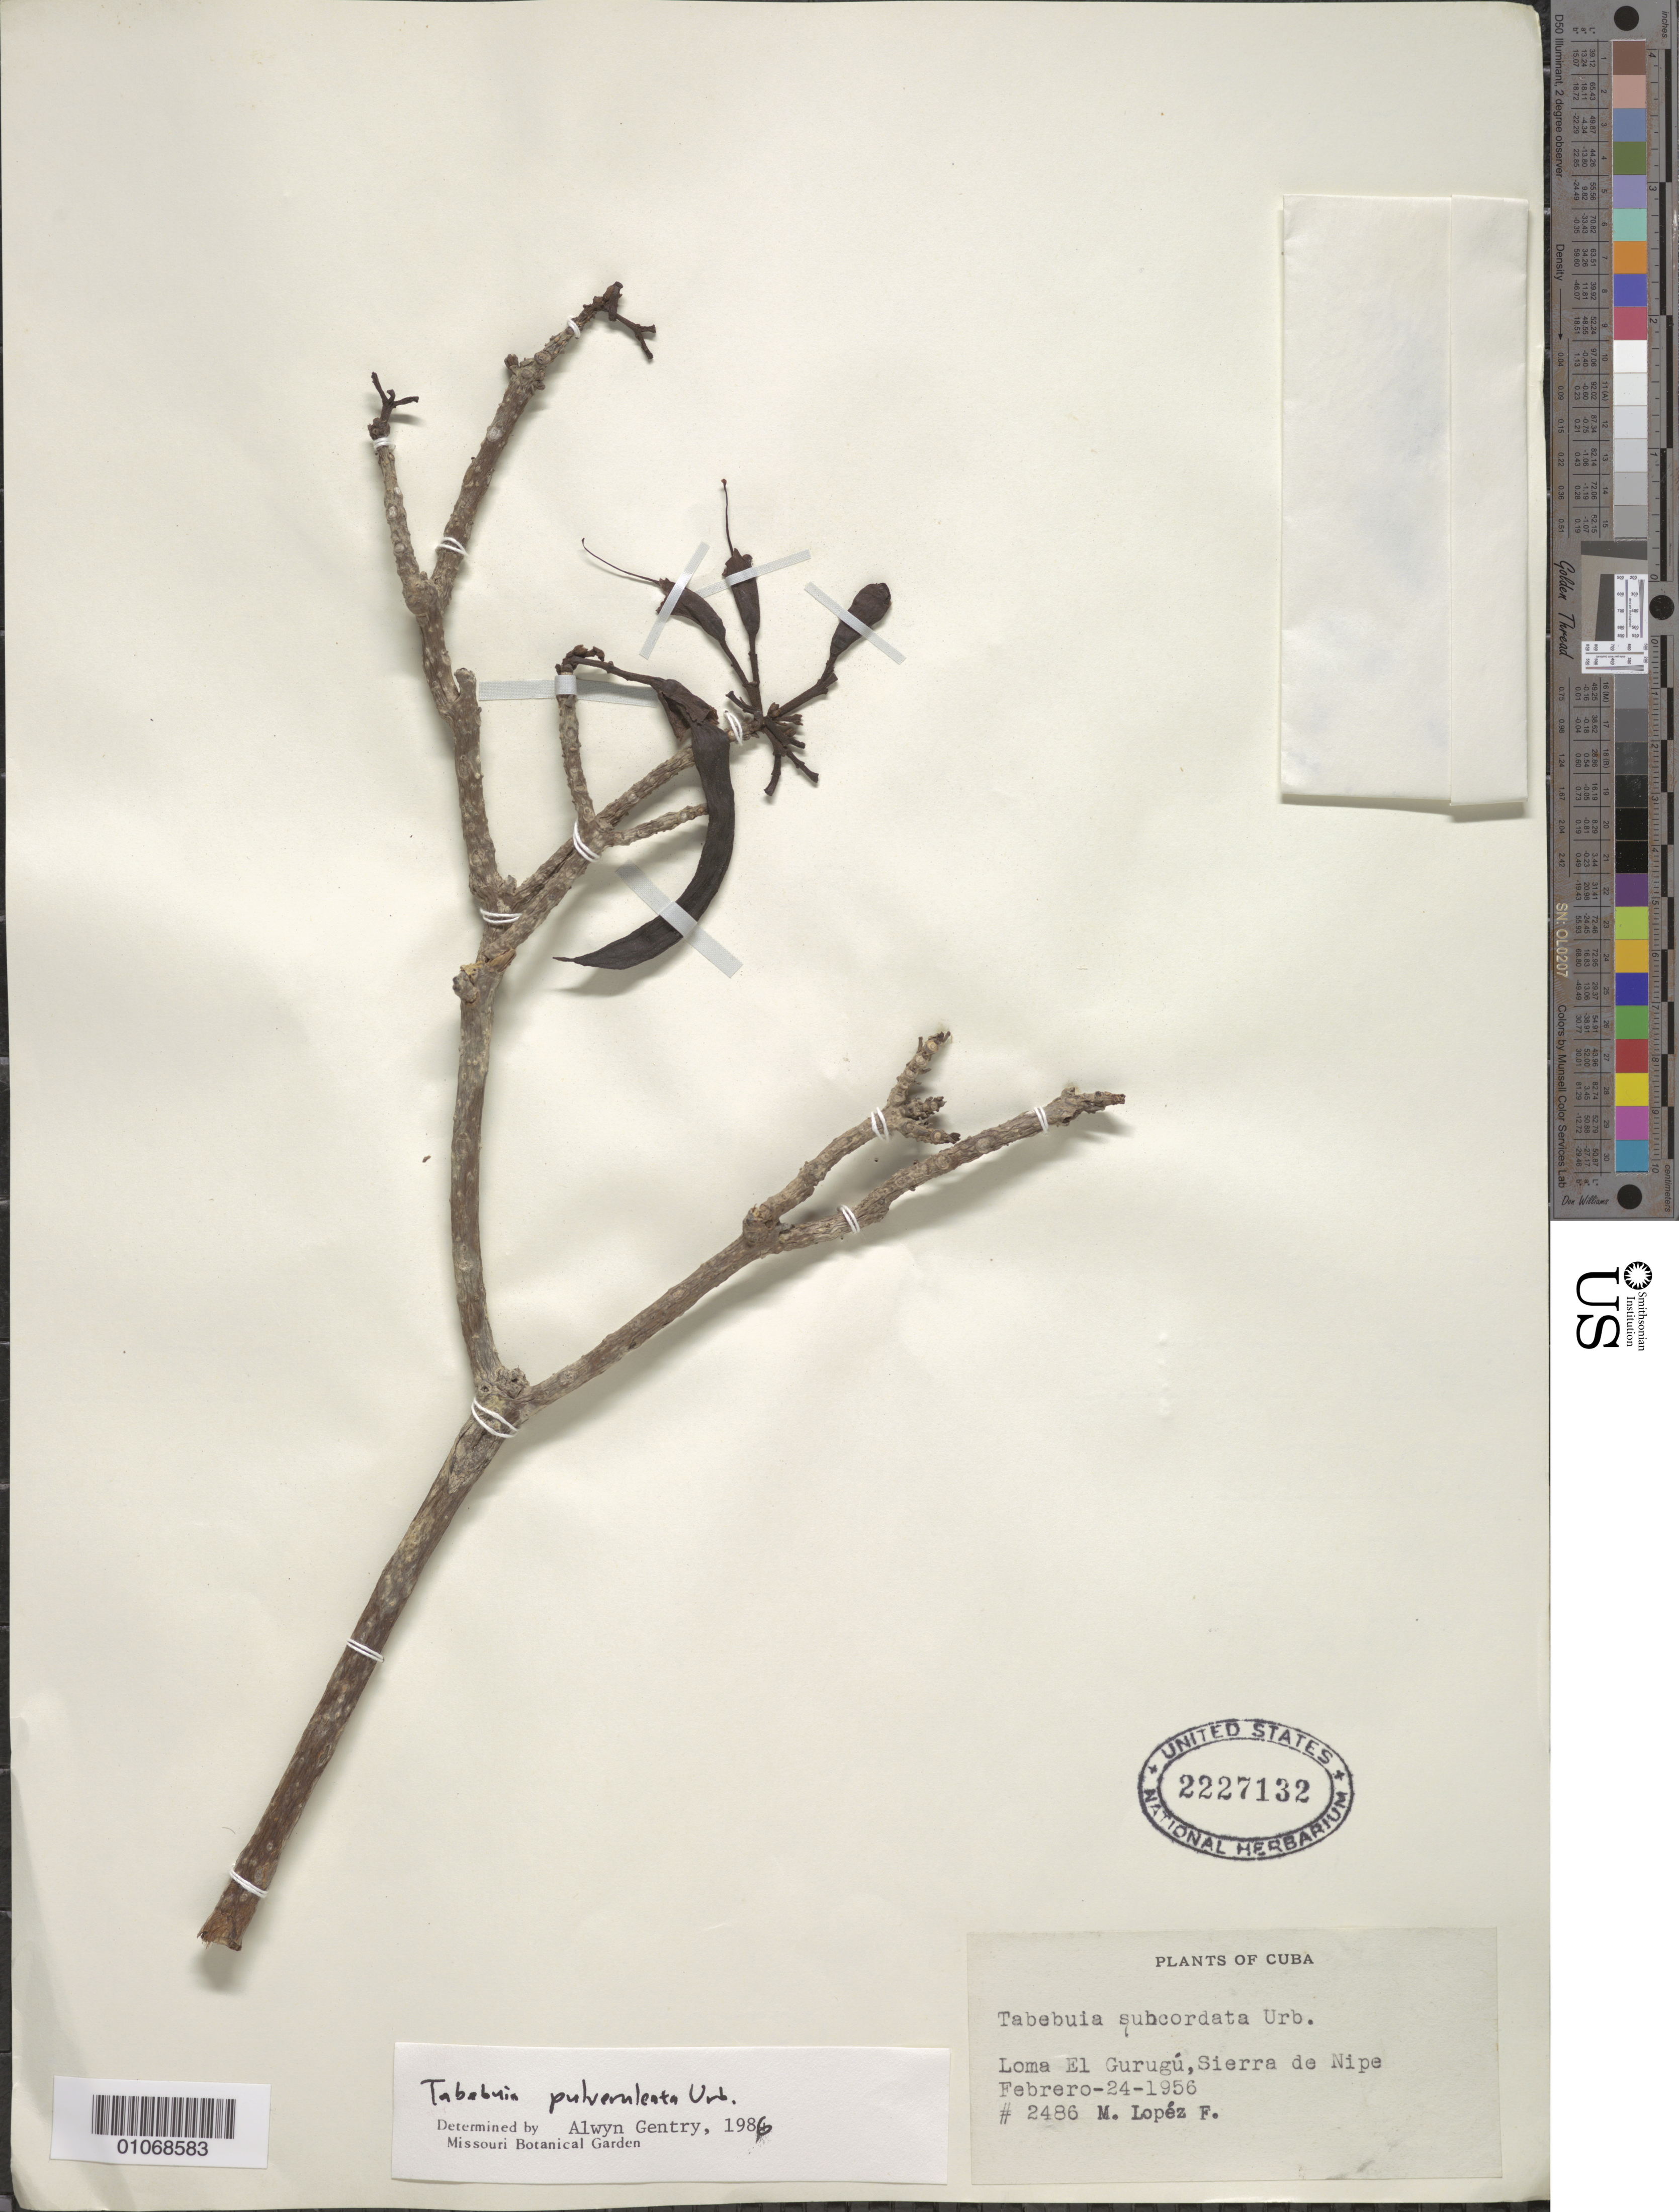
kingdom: Plantae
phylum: Tracheophyta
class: Magnoliopsida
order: Lamiales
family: Bignoniaceae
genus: Tabebuia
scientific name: Tabebuia pulverulenta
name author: Urb.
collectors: M. López Figueiras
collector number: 2486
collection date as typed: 24 Feb 1956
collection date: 1956-02-24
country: Cuba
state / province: Holguín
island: Cuba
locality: Loma El Gurugu, Sierra de Nipe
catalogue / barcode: US 2227132